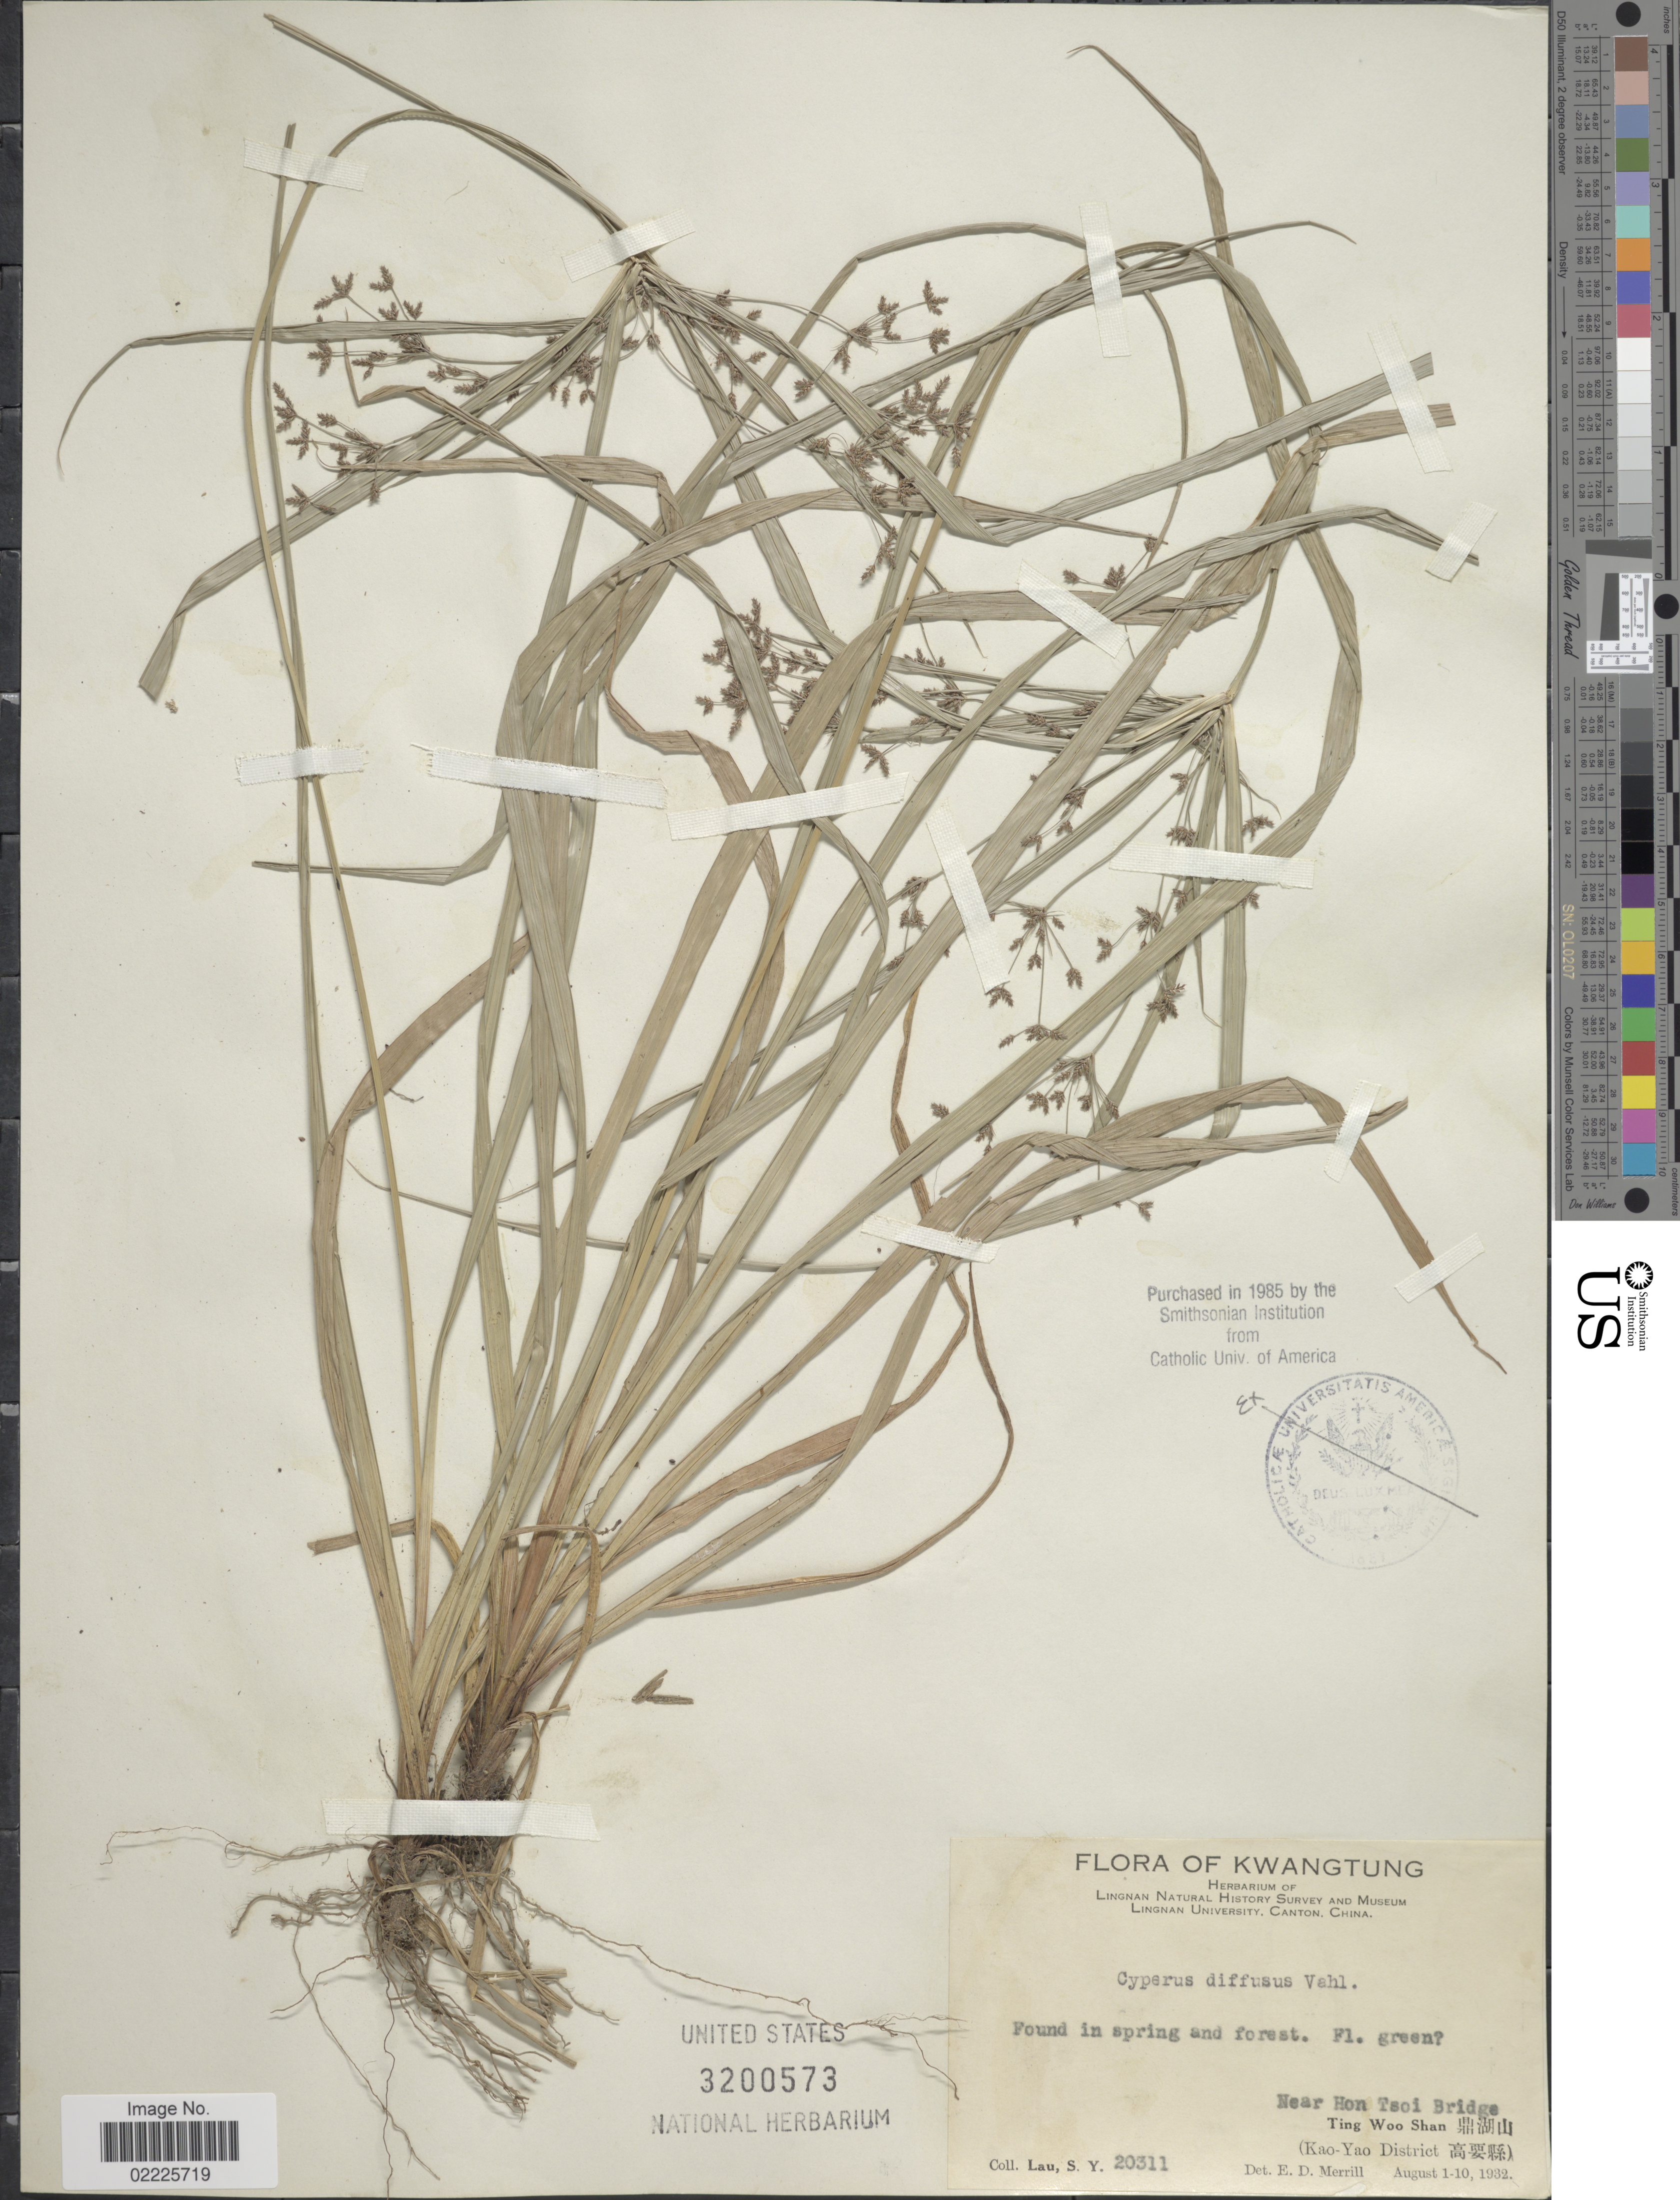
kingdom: Plantae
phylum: Tracheophyta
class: Liliopsida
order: Poales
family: Cyperaceae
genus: Cyperus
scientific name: Cyperus diffusus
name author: Vahl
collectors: S. Y. Lau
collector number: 20311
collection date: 1932-08-01/1932-08-10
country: China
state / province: Guangdong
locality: Kwangtung, found in spring and forest, Near Hon Tsoi Bridge, Ting Woo Shan (Kao-Yao District).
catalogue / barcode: US 3200573